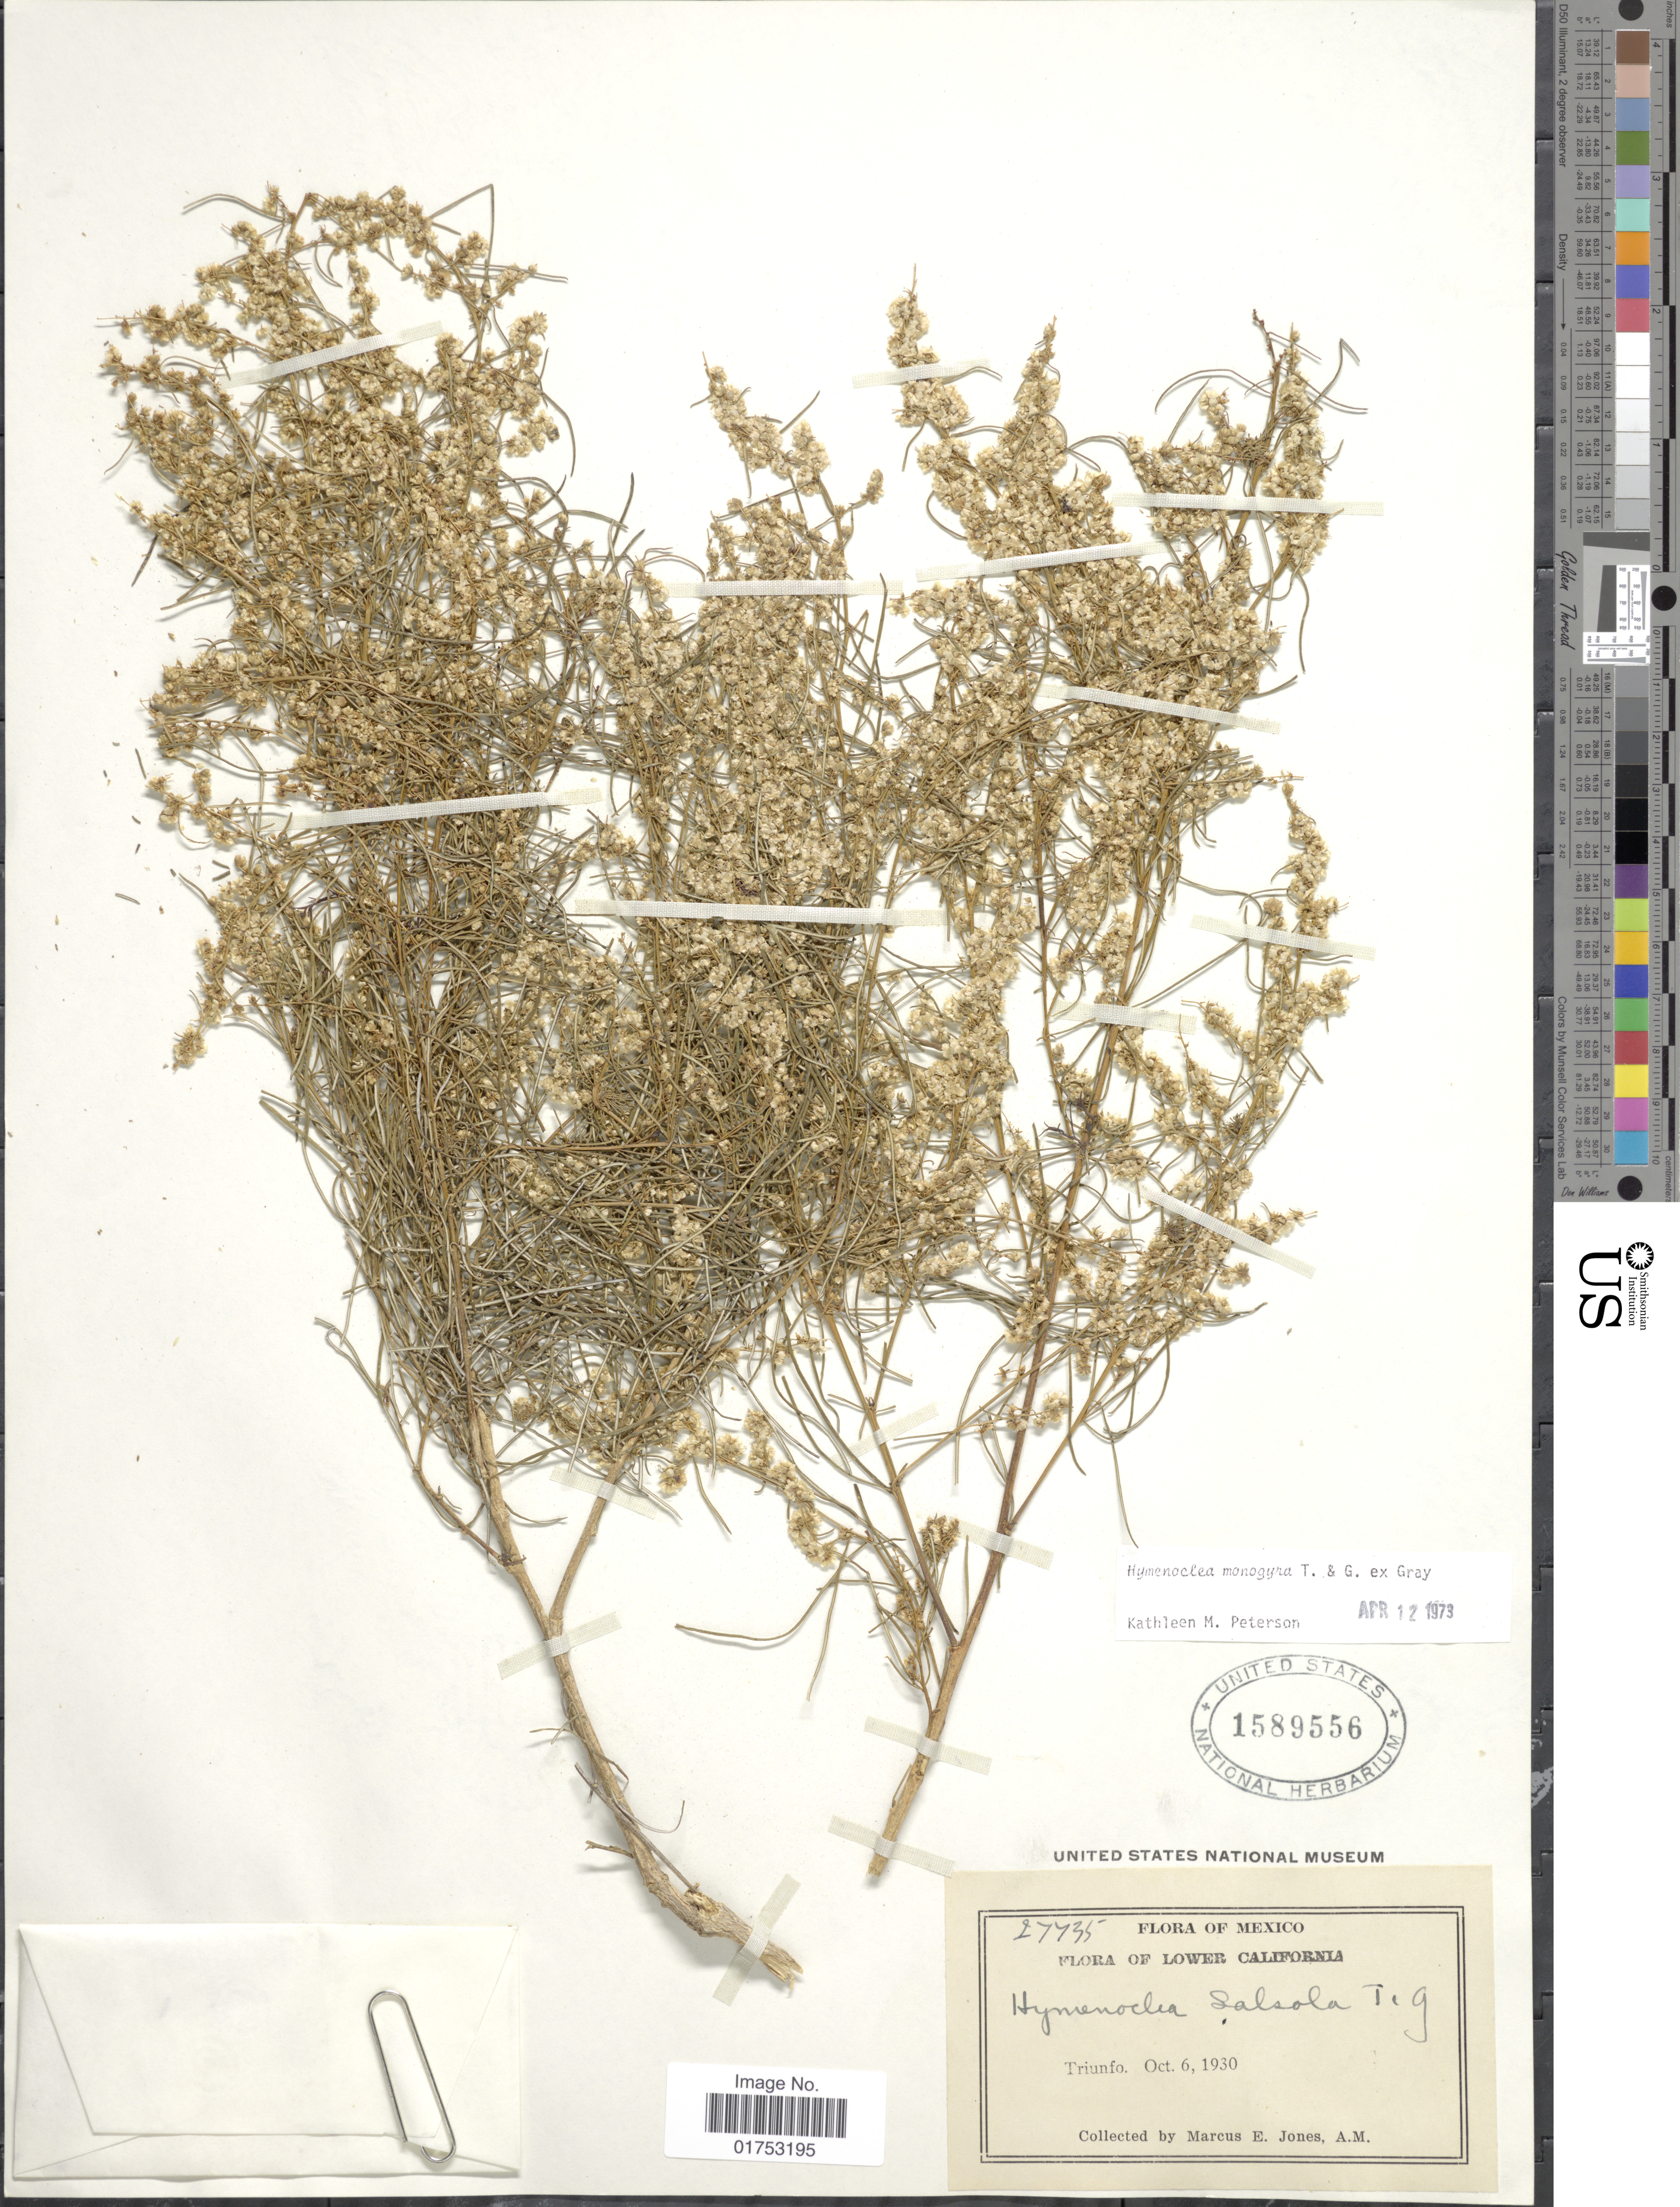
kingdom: Plantae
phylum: Tracheophyta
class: Magnoliopsida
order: Asterales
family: Asteraceae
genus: Hymenoclea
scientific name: Hymenoclea monogyra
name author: Torr. & A. Gray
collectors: M. E. Jones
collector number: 27735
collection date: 1930-10-06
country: Mexico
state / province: Baja California Sur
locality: Lower California, Triunfo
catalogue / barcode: US 1589556